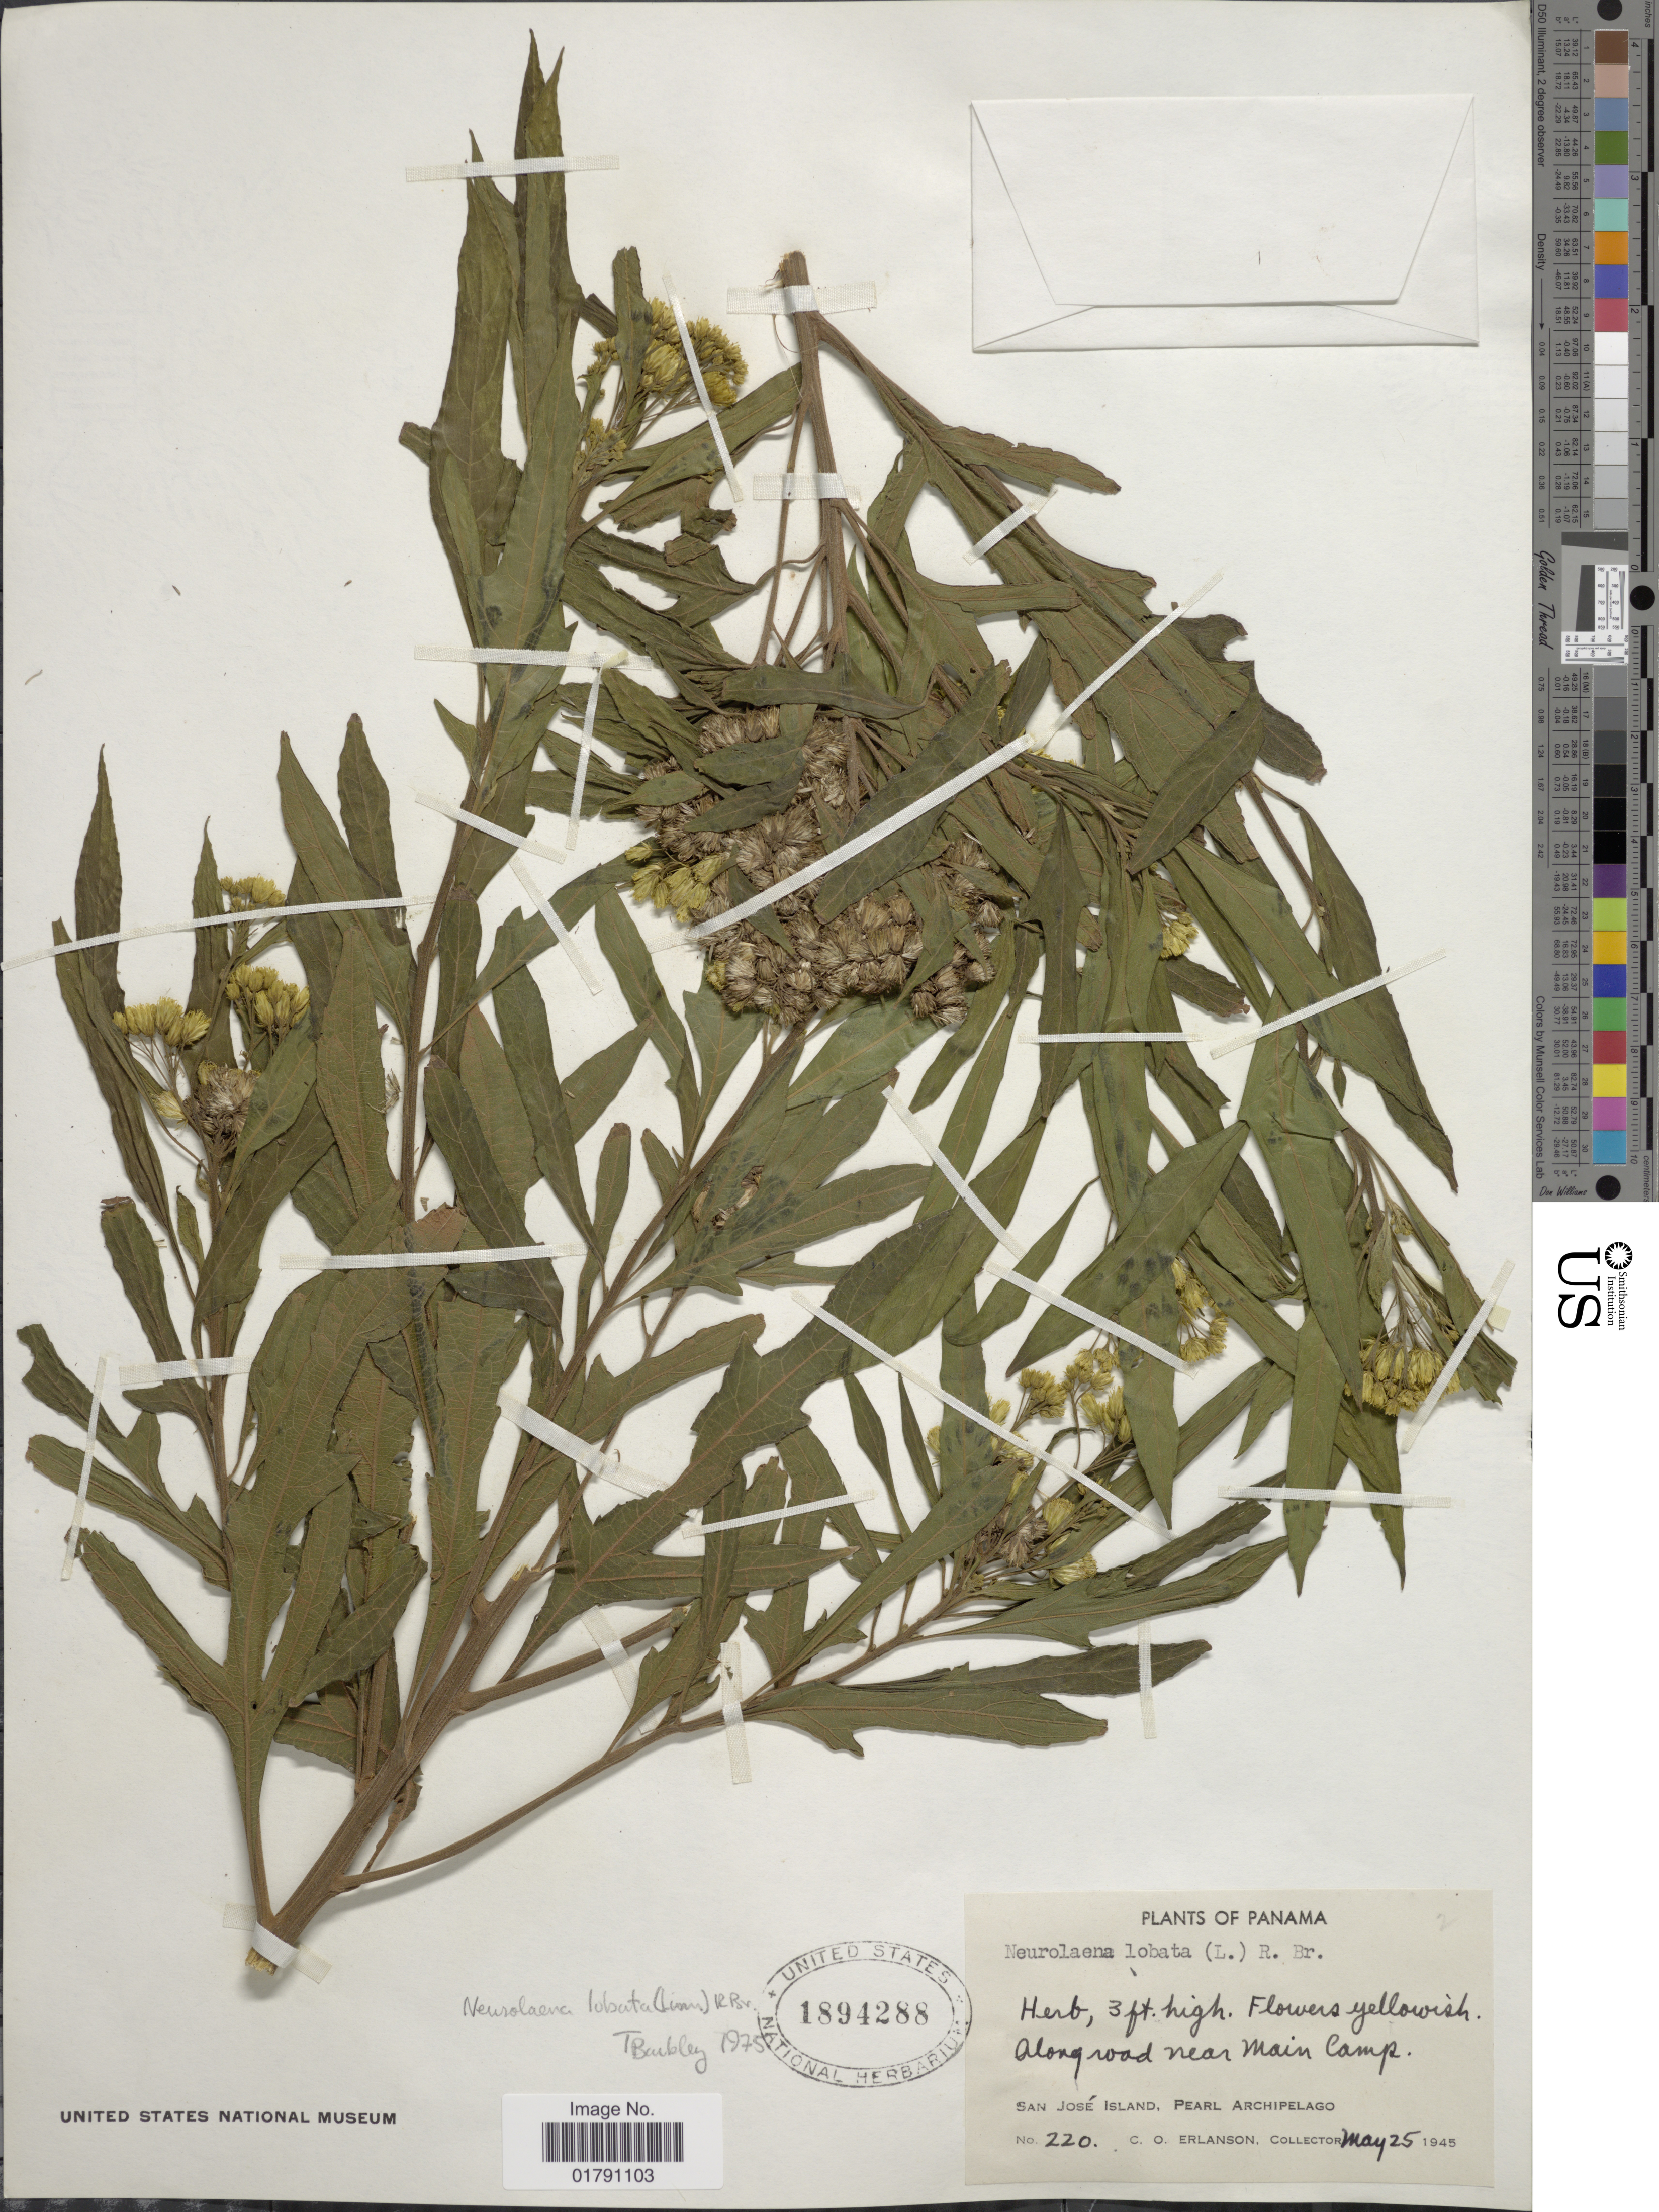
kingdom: Plantae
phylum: Tracheophyta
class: Magnoliopsida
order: Asterales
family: Asteraceae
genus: Neurolaena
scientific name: Neurolaena lobata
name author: (L.) R. Br. ex Cass.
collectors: C. O. Erlanson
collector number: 220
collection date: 1945-05-25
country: Panama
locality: Along road near Main Camp, San Jose Island, Pearl Archipelago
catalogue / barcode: US 1894288